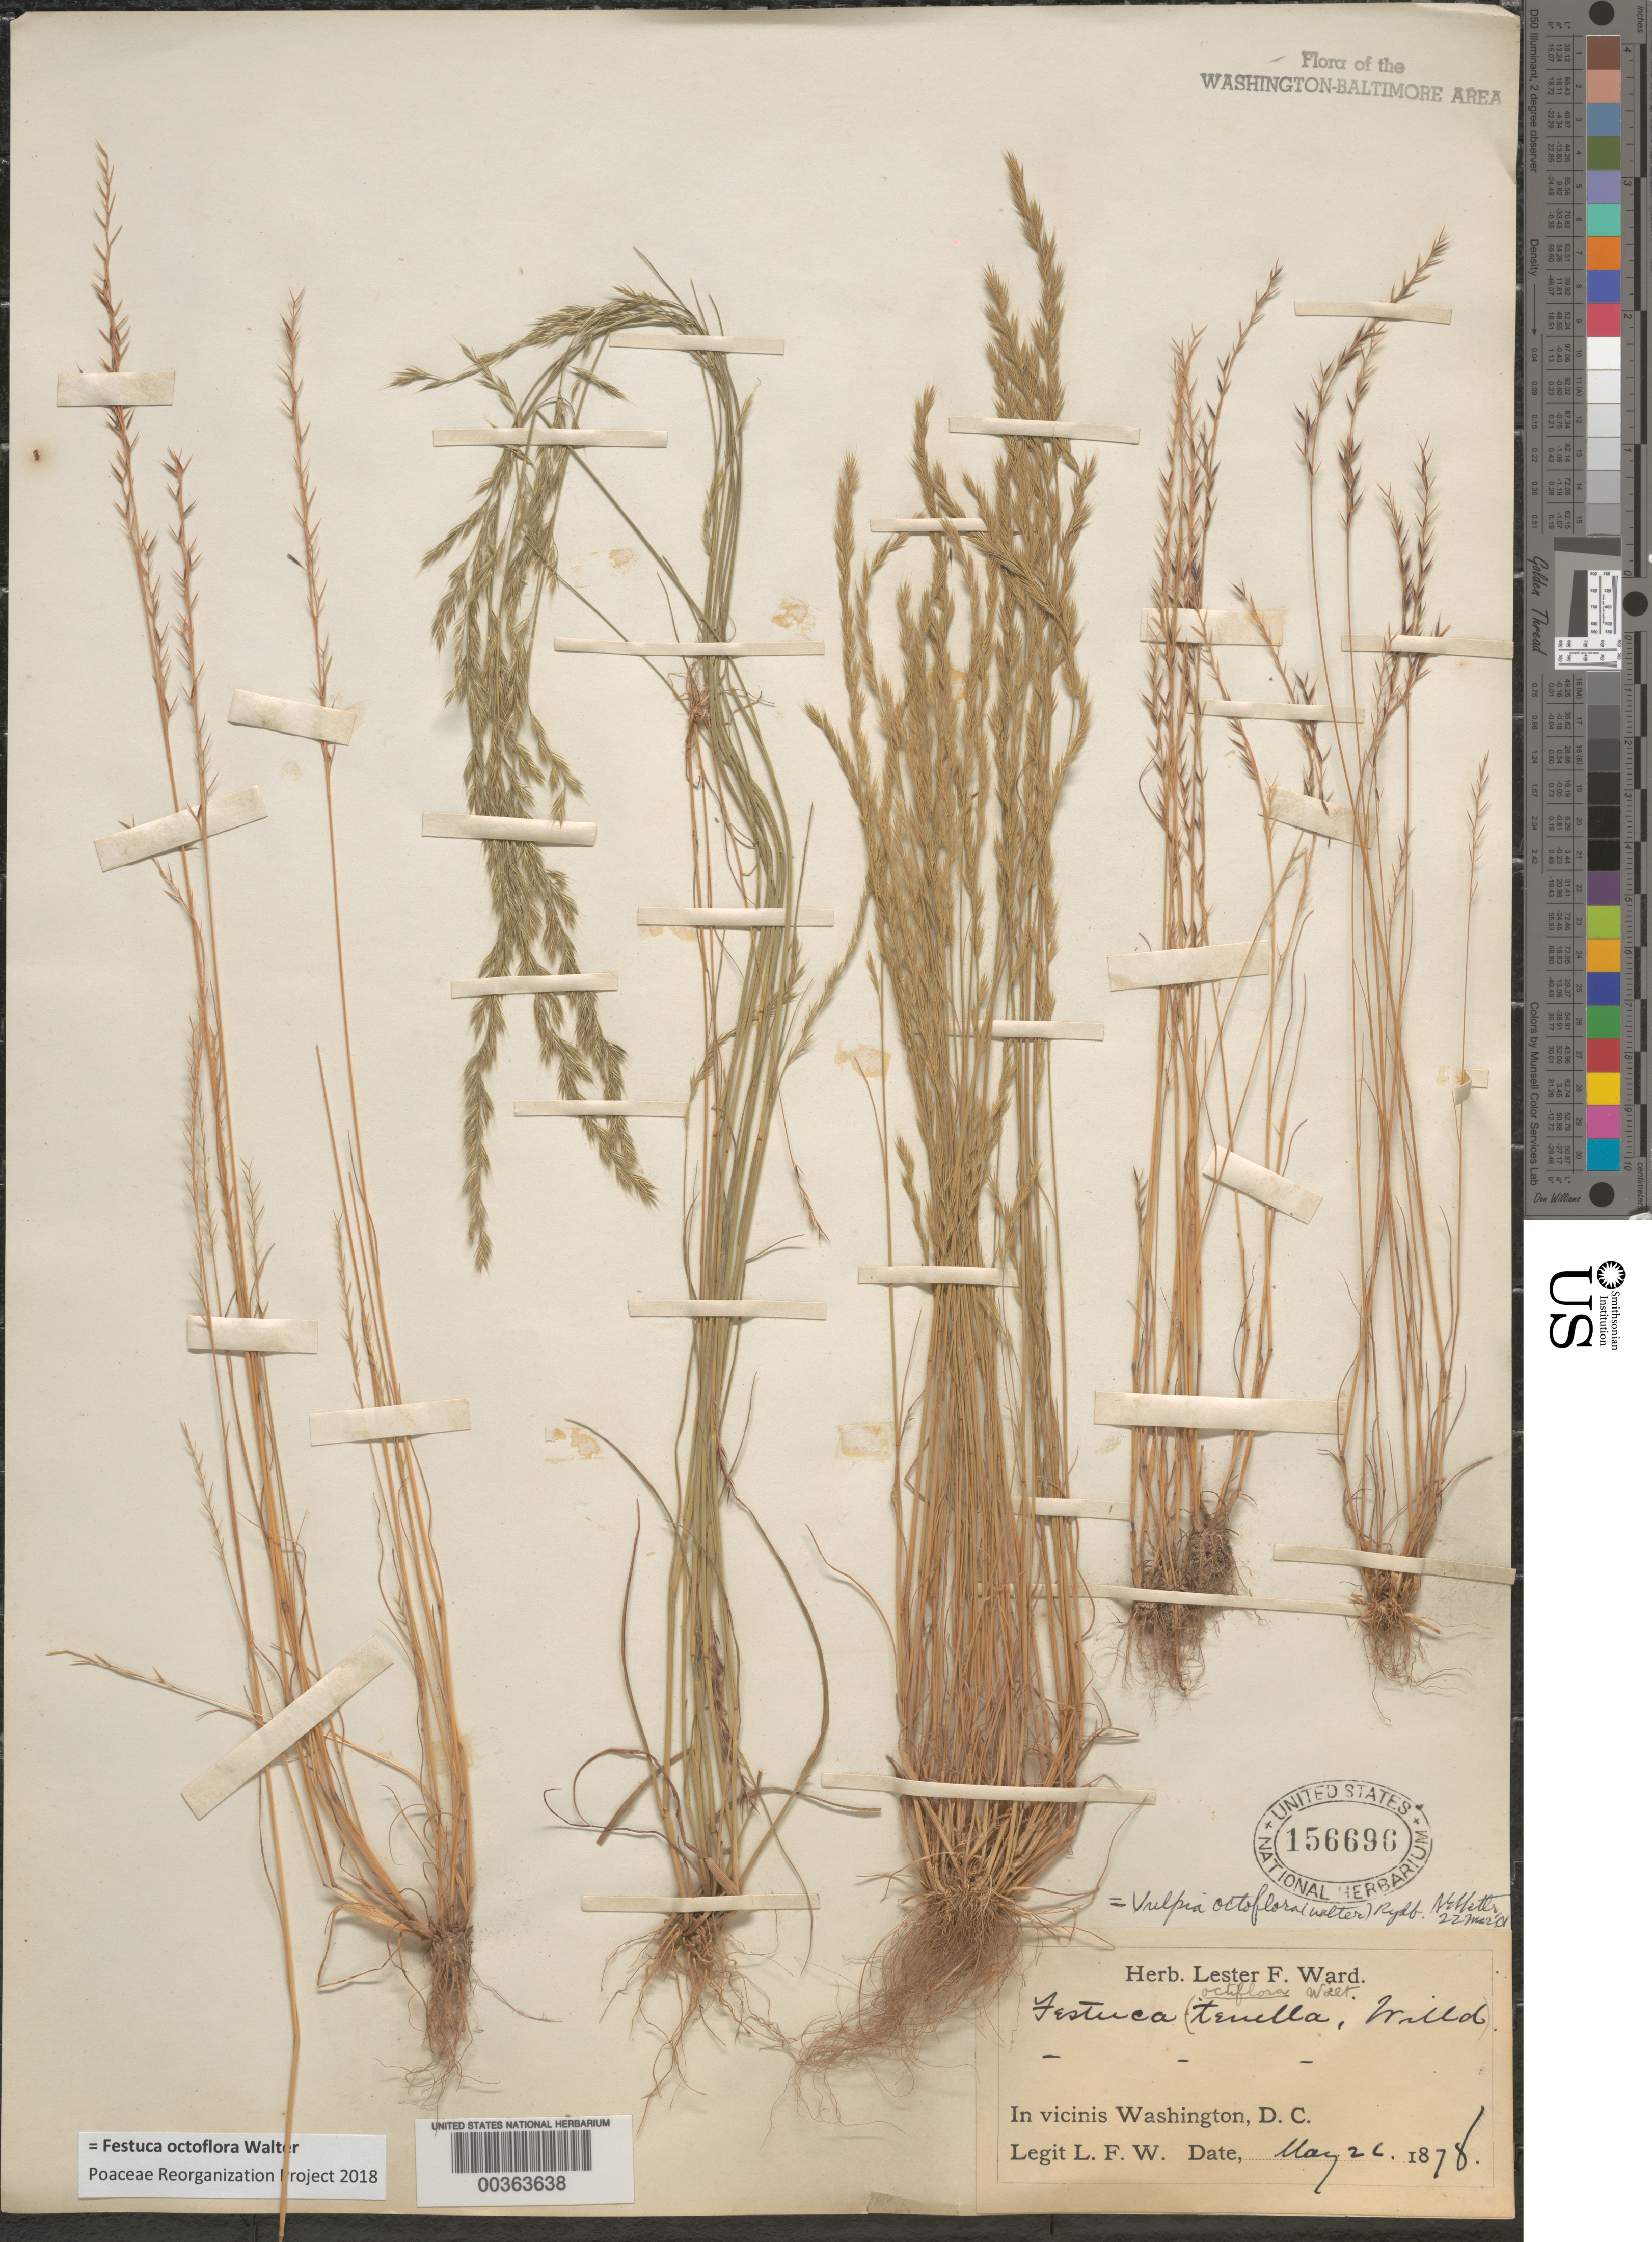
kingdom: Plantae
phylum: Tracheophyta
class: Liliopsida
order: Poales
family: Poaceae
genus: Festuca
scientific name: Festuca octoflora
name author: Walter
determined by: Poaceae Reorganization Project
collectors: L. F. Ward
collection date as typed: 26 May 1878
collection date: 1878-05-26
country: United States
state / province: District of Columbia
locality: Washington DC area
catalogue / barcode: US 156696